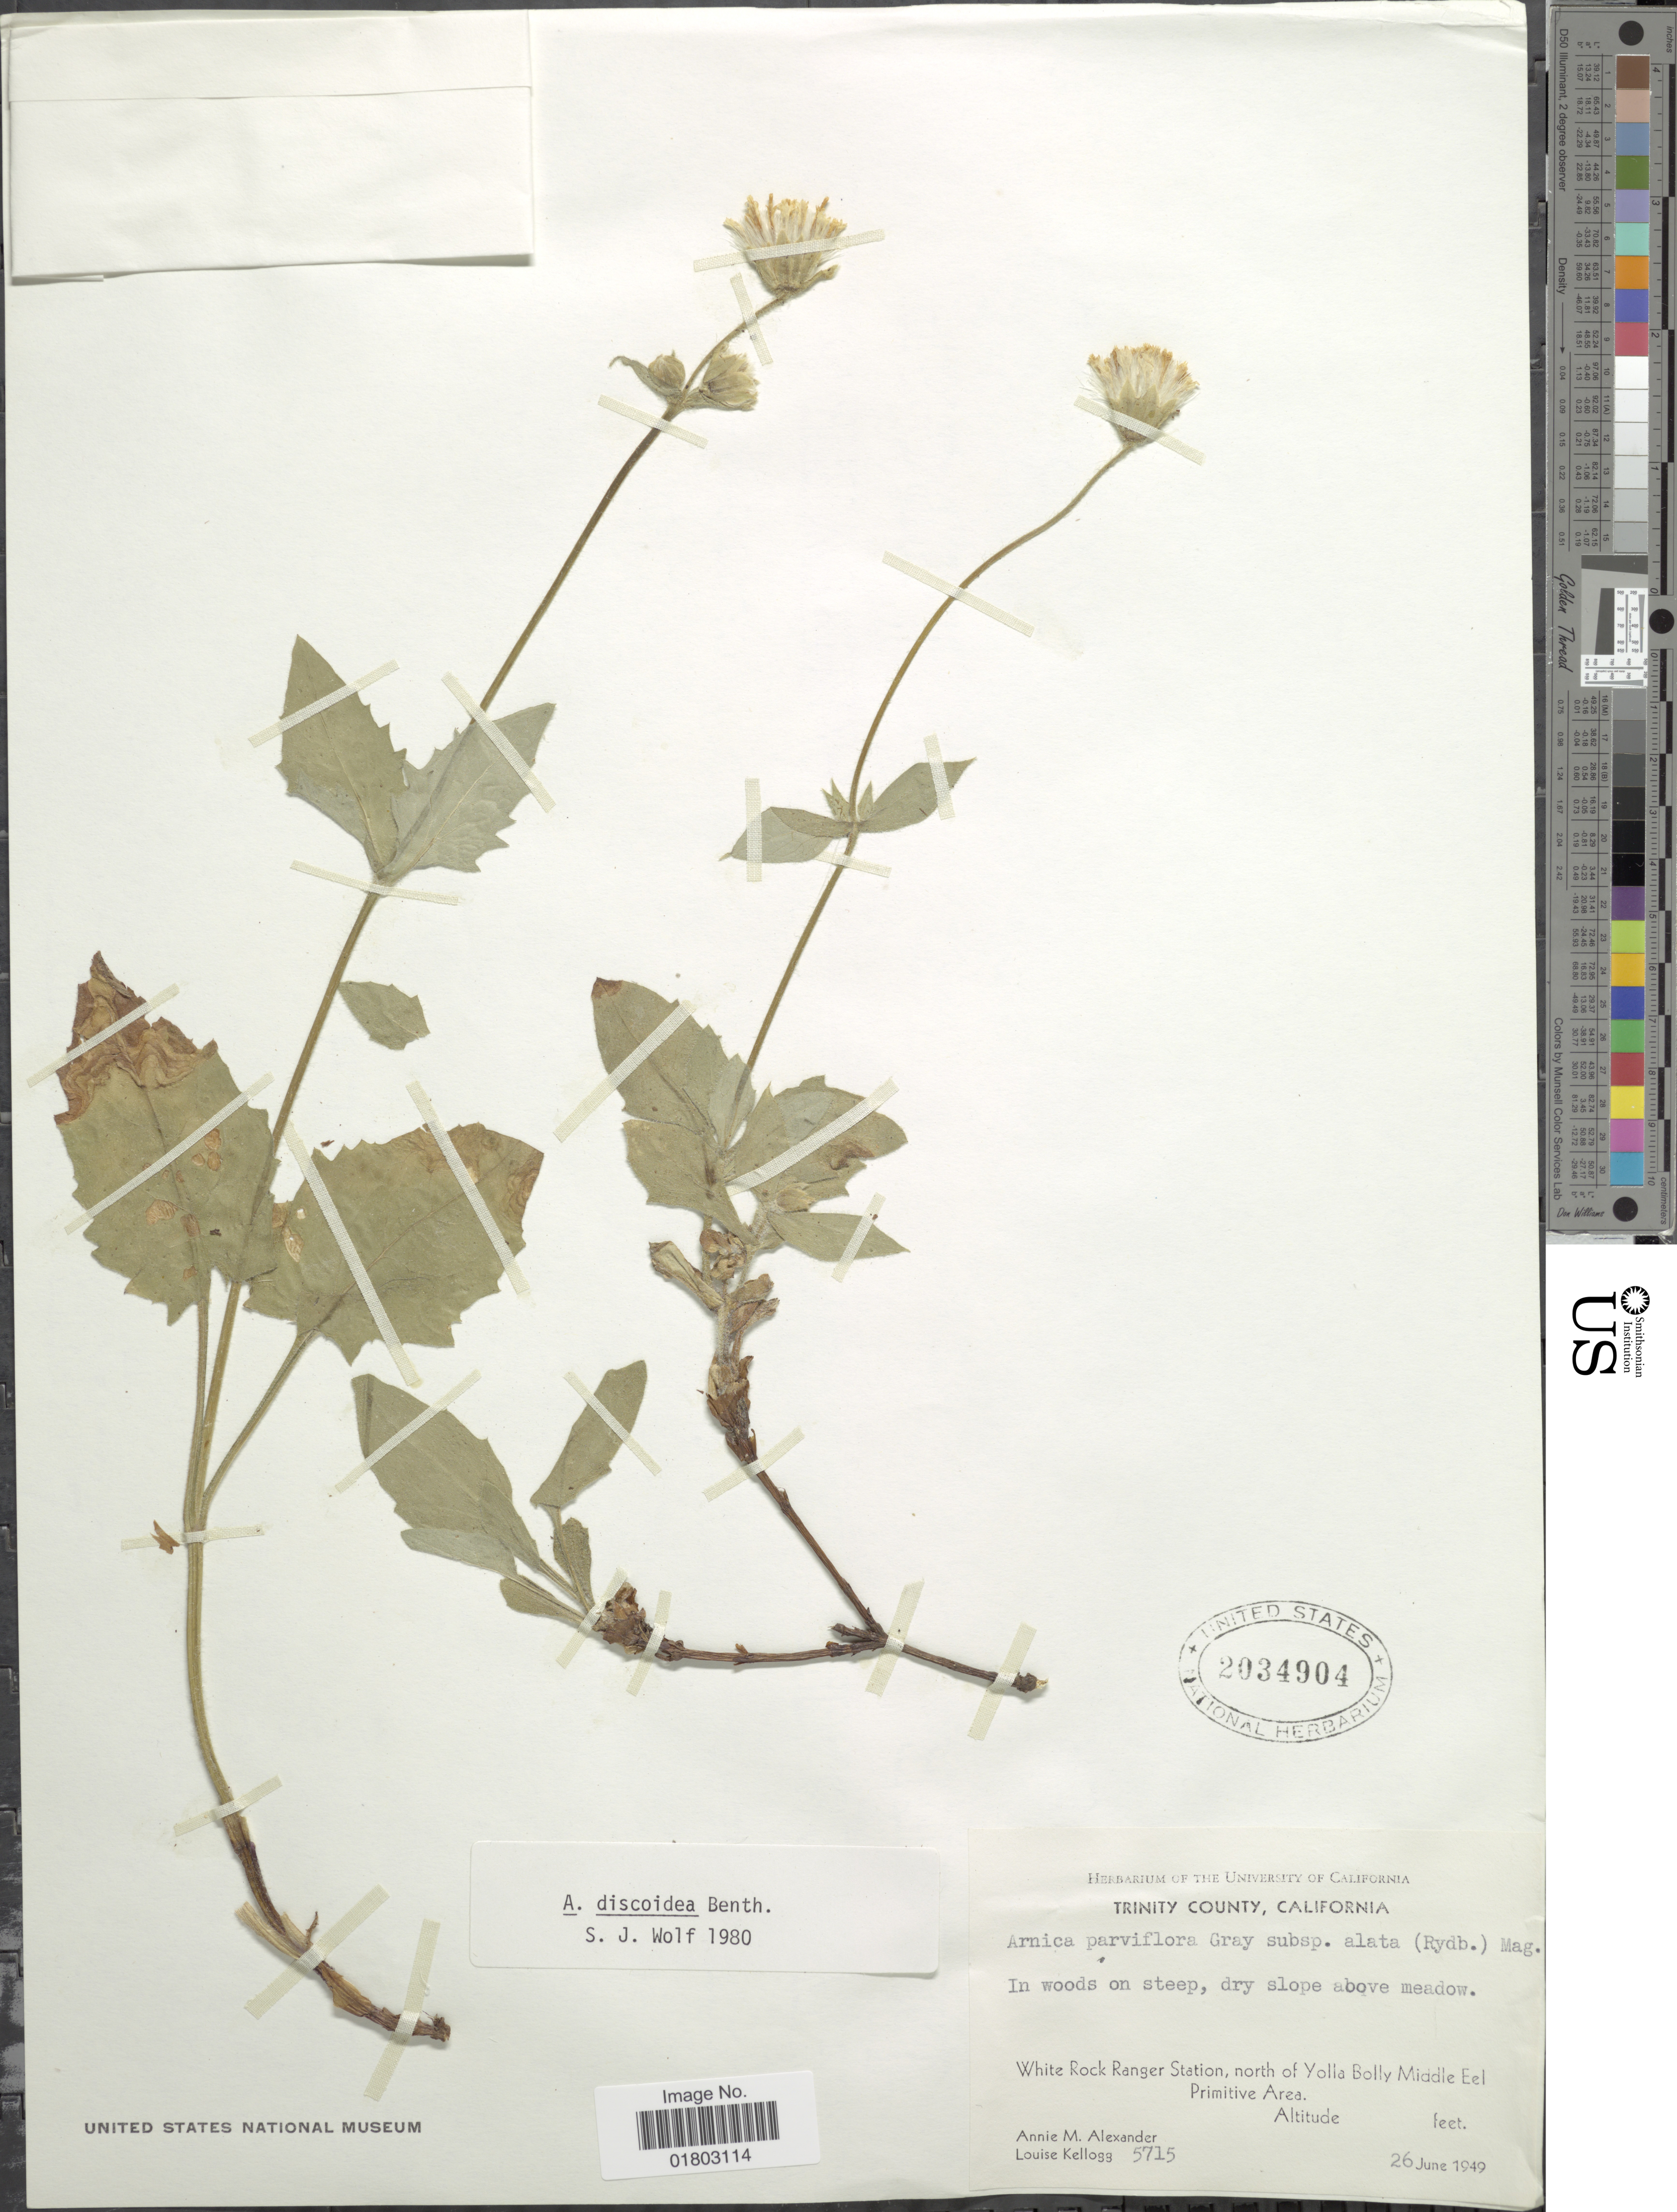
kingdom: Plantae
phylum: Tracheophyta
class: Magnoliopsida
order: Asterales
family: Asteraceae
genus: Arnica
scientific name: Arnica discoidea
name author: Benth.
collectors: A. M. Alexander & L. Kellogg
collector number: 5715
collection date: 1949-06-26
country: United States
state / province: California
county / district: Trinity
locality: Trinity County, In woods on steep, dry slope above meadow, White Rock Ranger Station, north of Yolla Bolly Middle Eel Primitive Area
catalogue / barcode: US 2034904